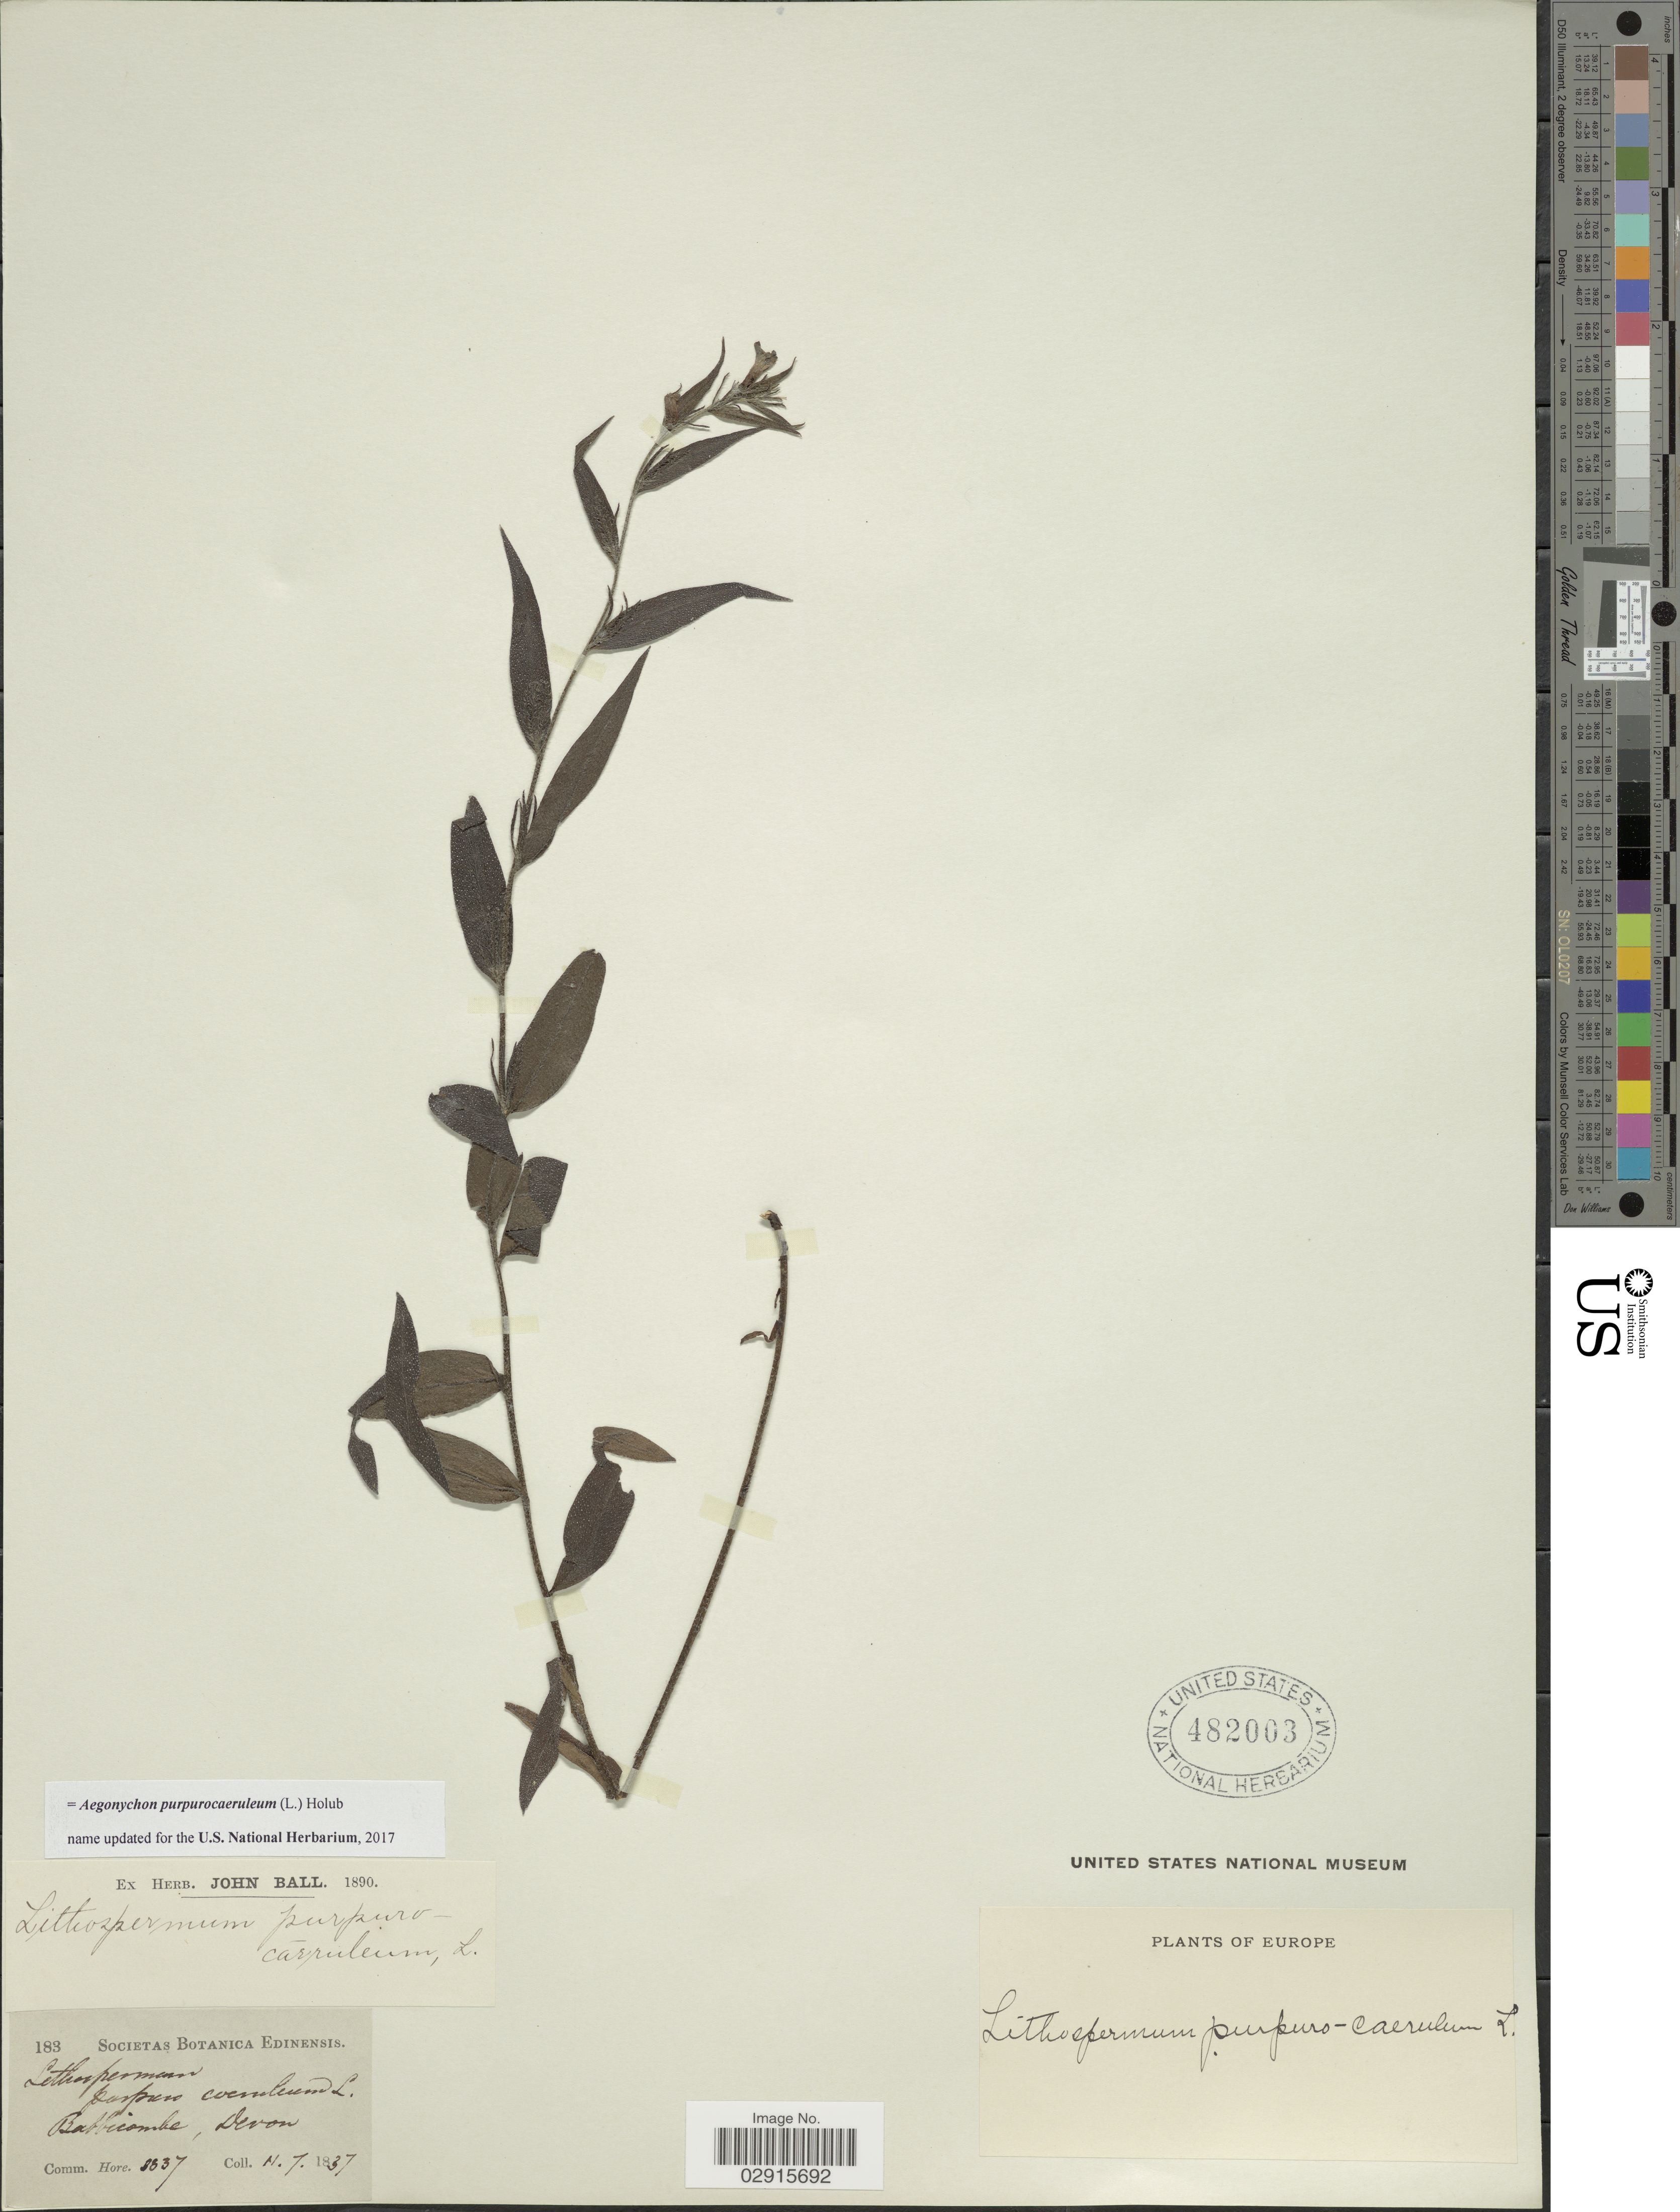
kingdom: Plantae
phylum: Tracheophyta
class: Magnoliopsida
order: Boraginales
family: Boraginaceae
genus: Aegonychon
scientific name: Aegonychon purpurocaeruleum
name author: (L.) Holub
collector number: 183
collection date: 1837-07-11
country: United Kingdom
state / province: England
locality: Babicombe, Devon. Europe.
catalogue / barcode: US 842003